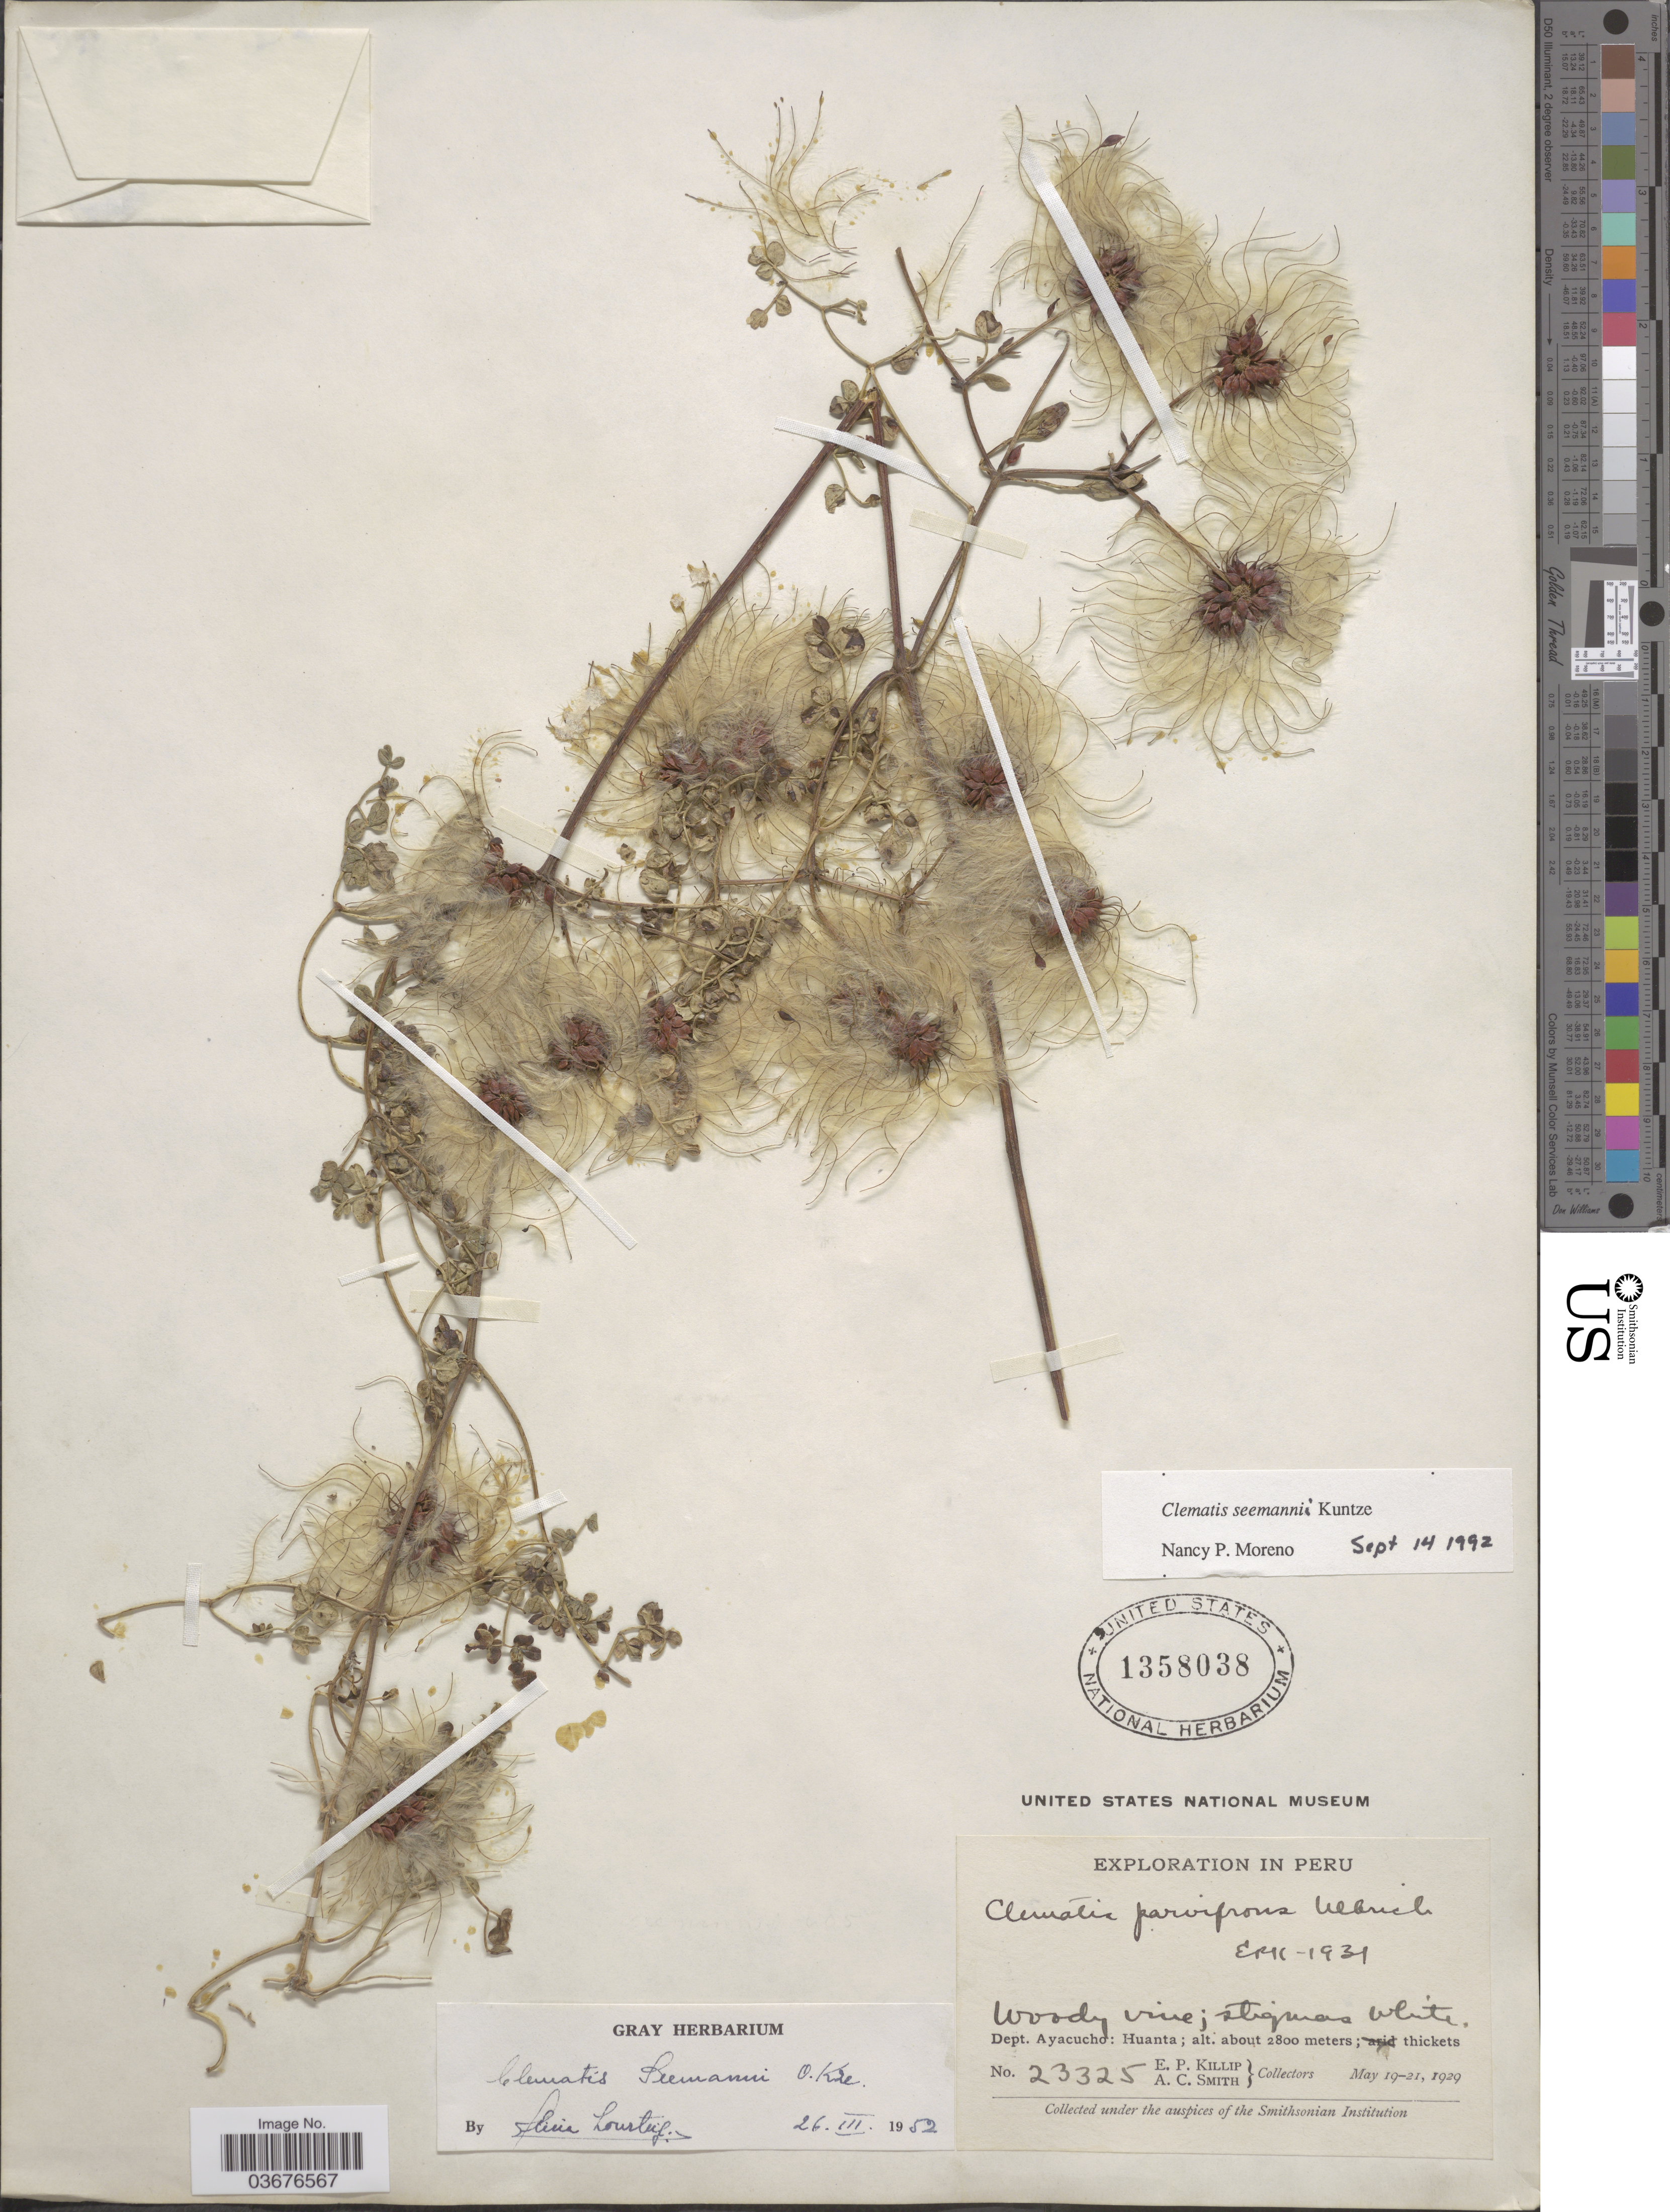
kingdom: Plantae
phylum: Tracheophyta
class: Magnoliopsida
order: Ranunculales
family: Ranunculaceae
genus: Clematis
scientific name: Clematis seemannii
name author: Kuntze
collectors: E. P. Killip & A. C. Smith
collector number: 23325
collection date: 1929-05-19/1929-05-21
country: Peru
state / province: Ayacucho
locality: Dept. Ayacucho: Huanta.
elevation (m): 2800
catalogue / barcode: US 1358038